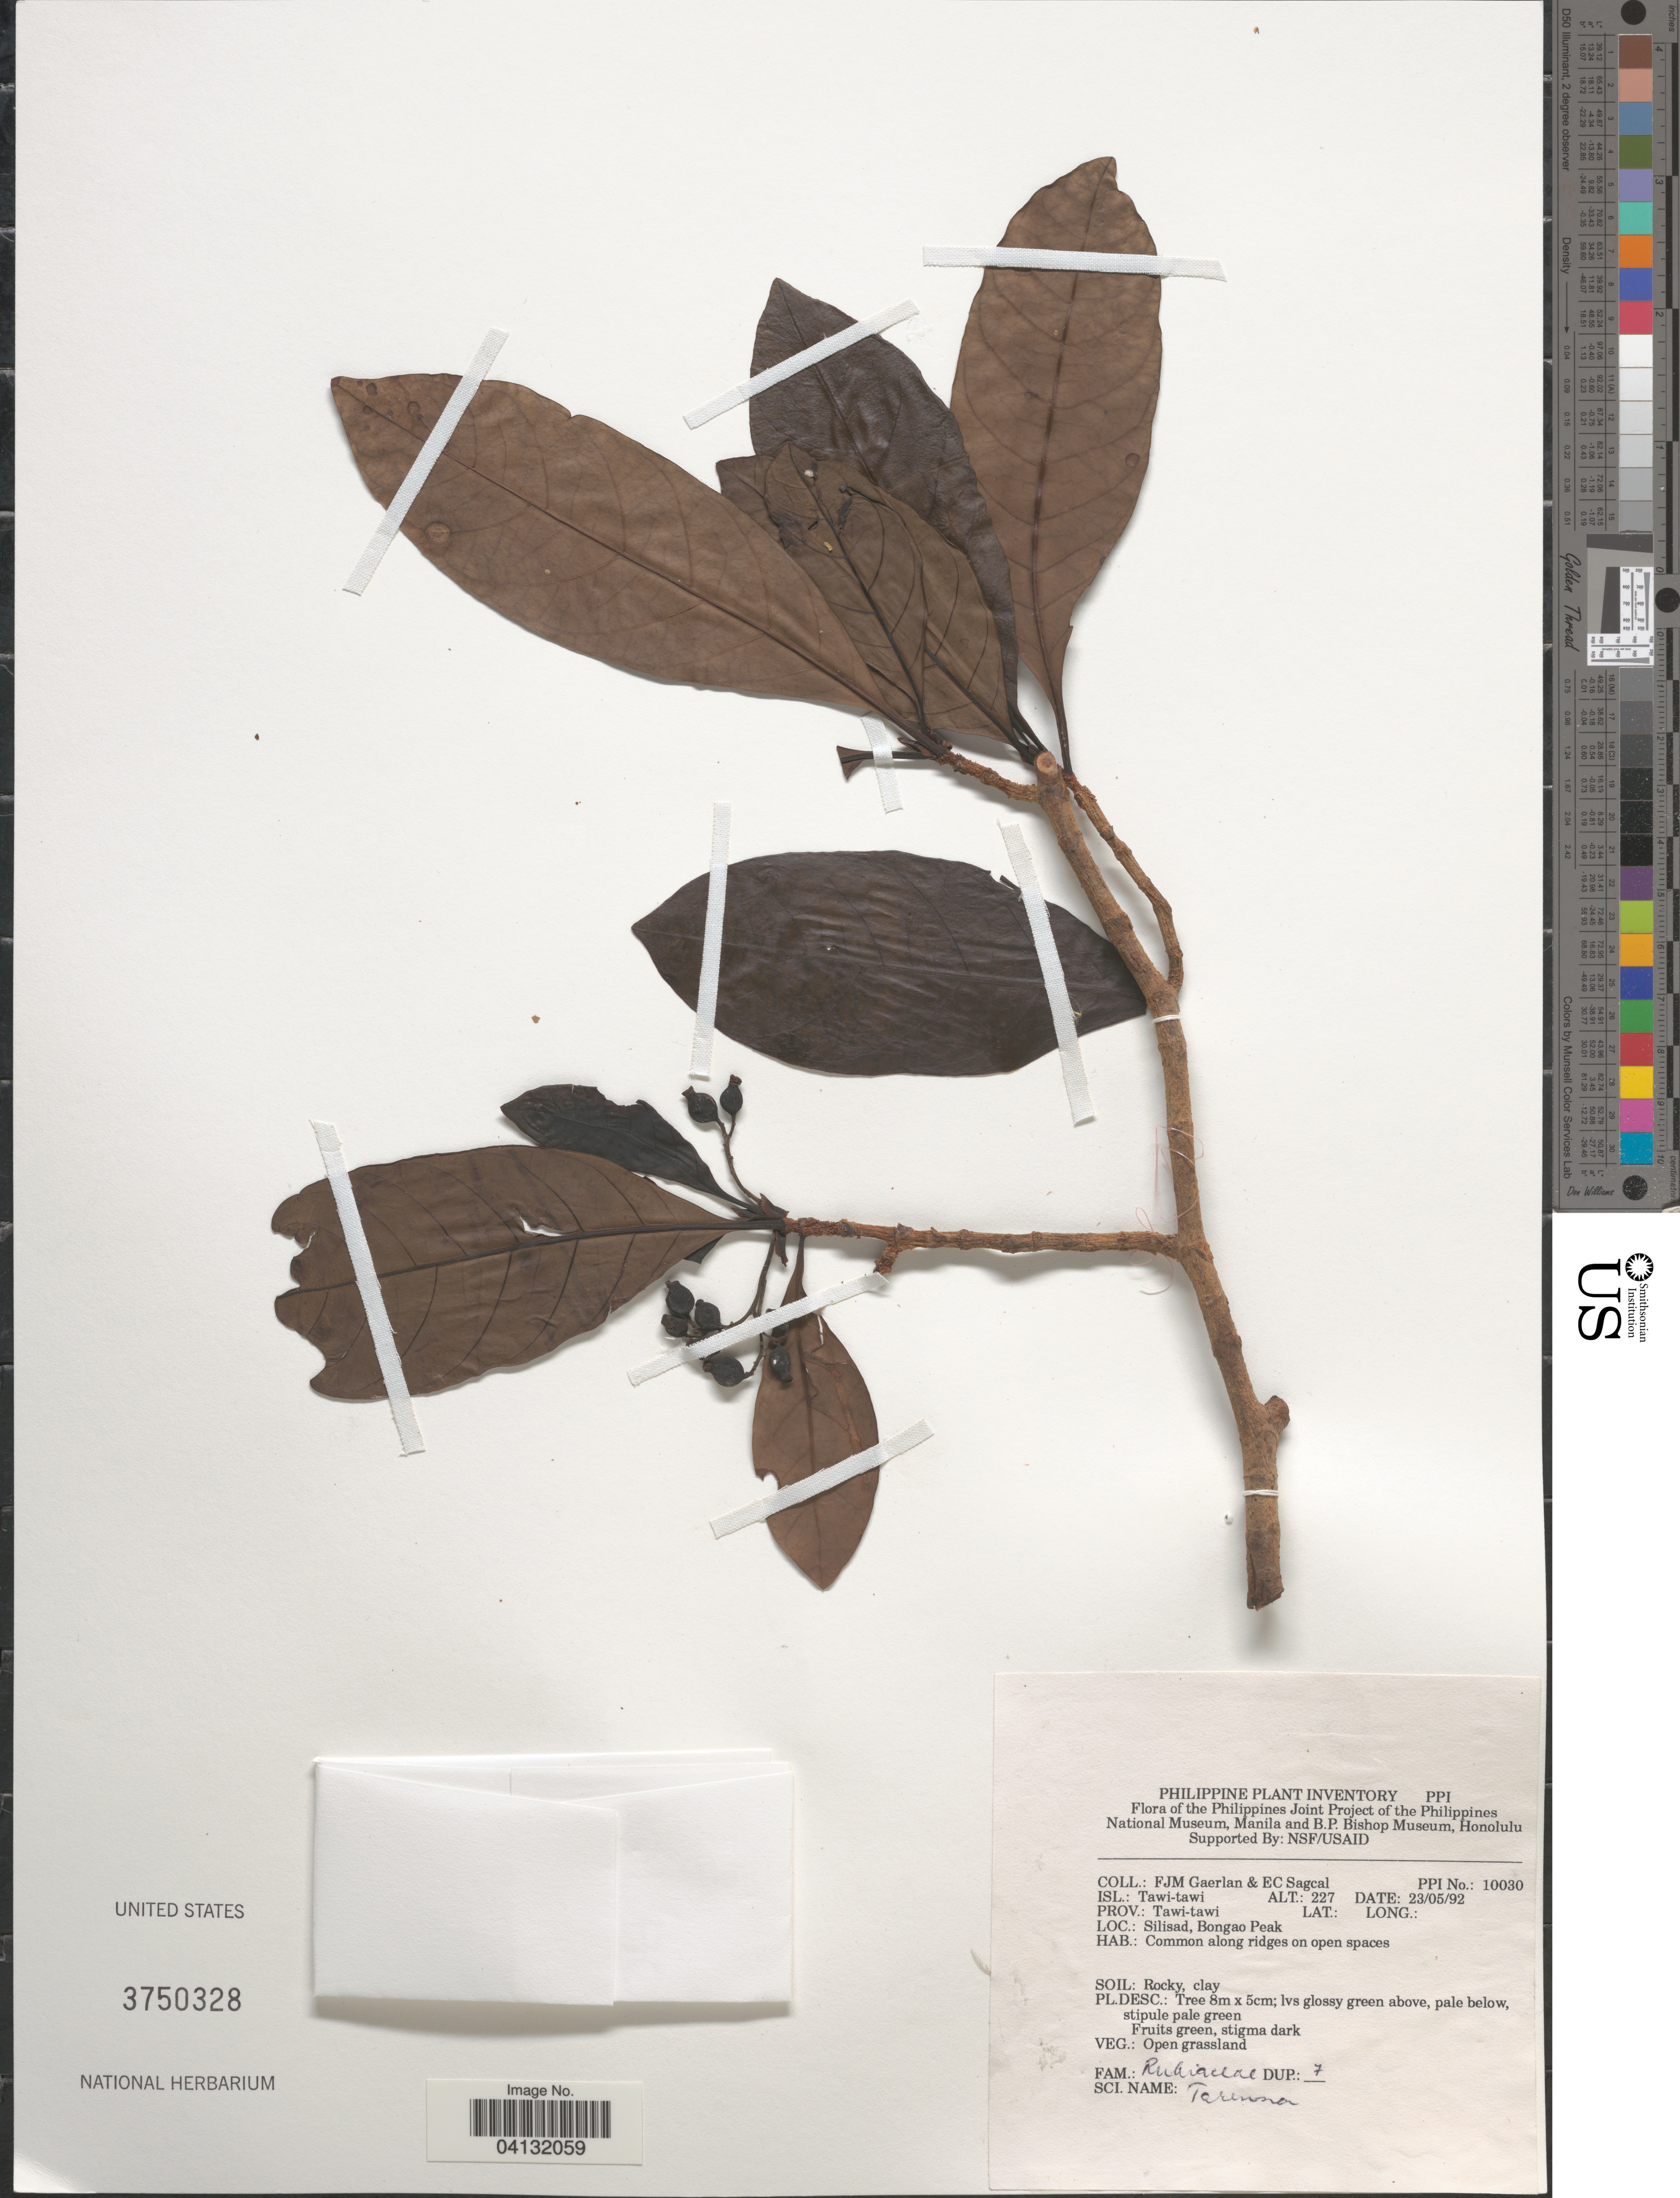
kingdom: Plantae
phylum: Tracheophyta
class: Magnoliopsida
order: Gentianales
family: Rubiaceae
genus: Tarenna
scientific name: Tarenna sp.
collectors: F. Gaerlan & E. Sagcal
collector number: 10030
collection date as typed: Transcribed d/m/y: 23/5/92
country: Philippines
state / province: Muslim Mindanao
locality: Isl.: Tawi-tawi. Prov.: Tawi-tawi. Silisad, Bongao Peak.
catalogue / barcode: US 3750328